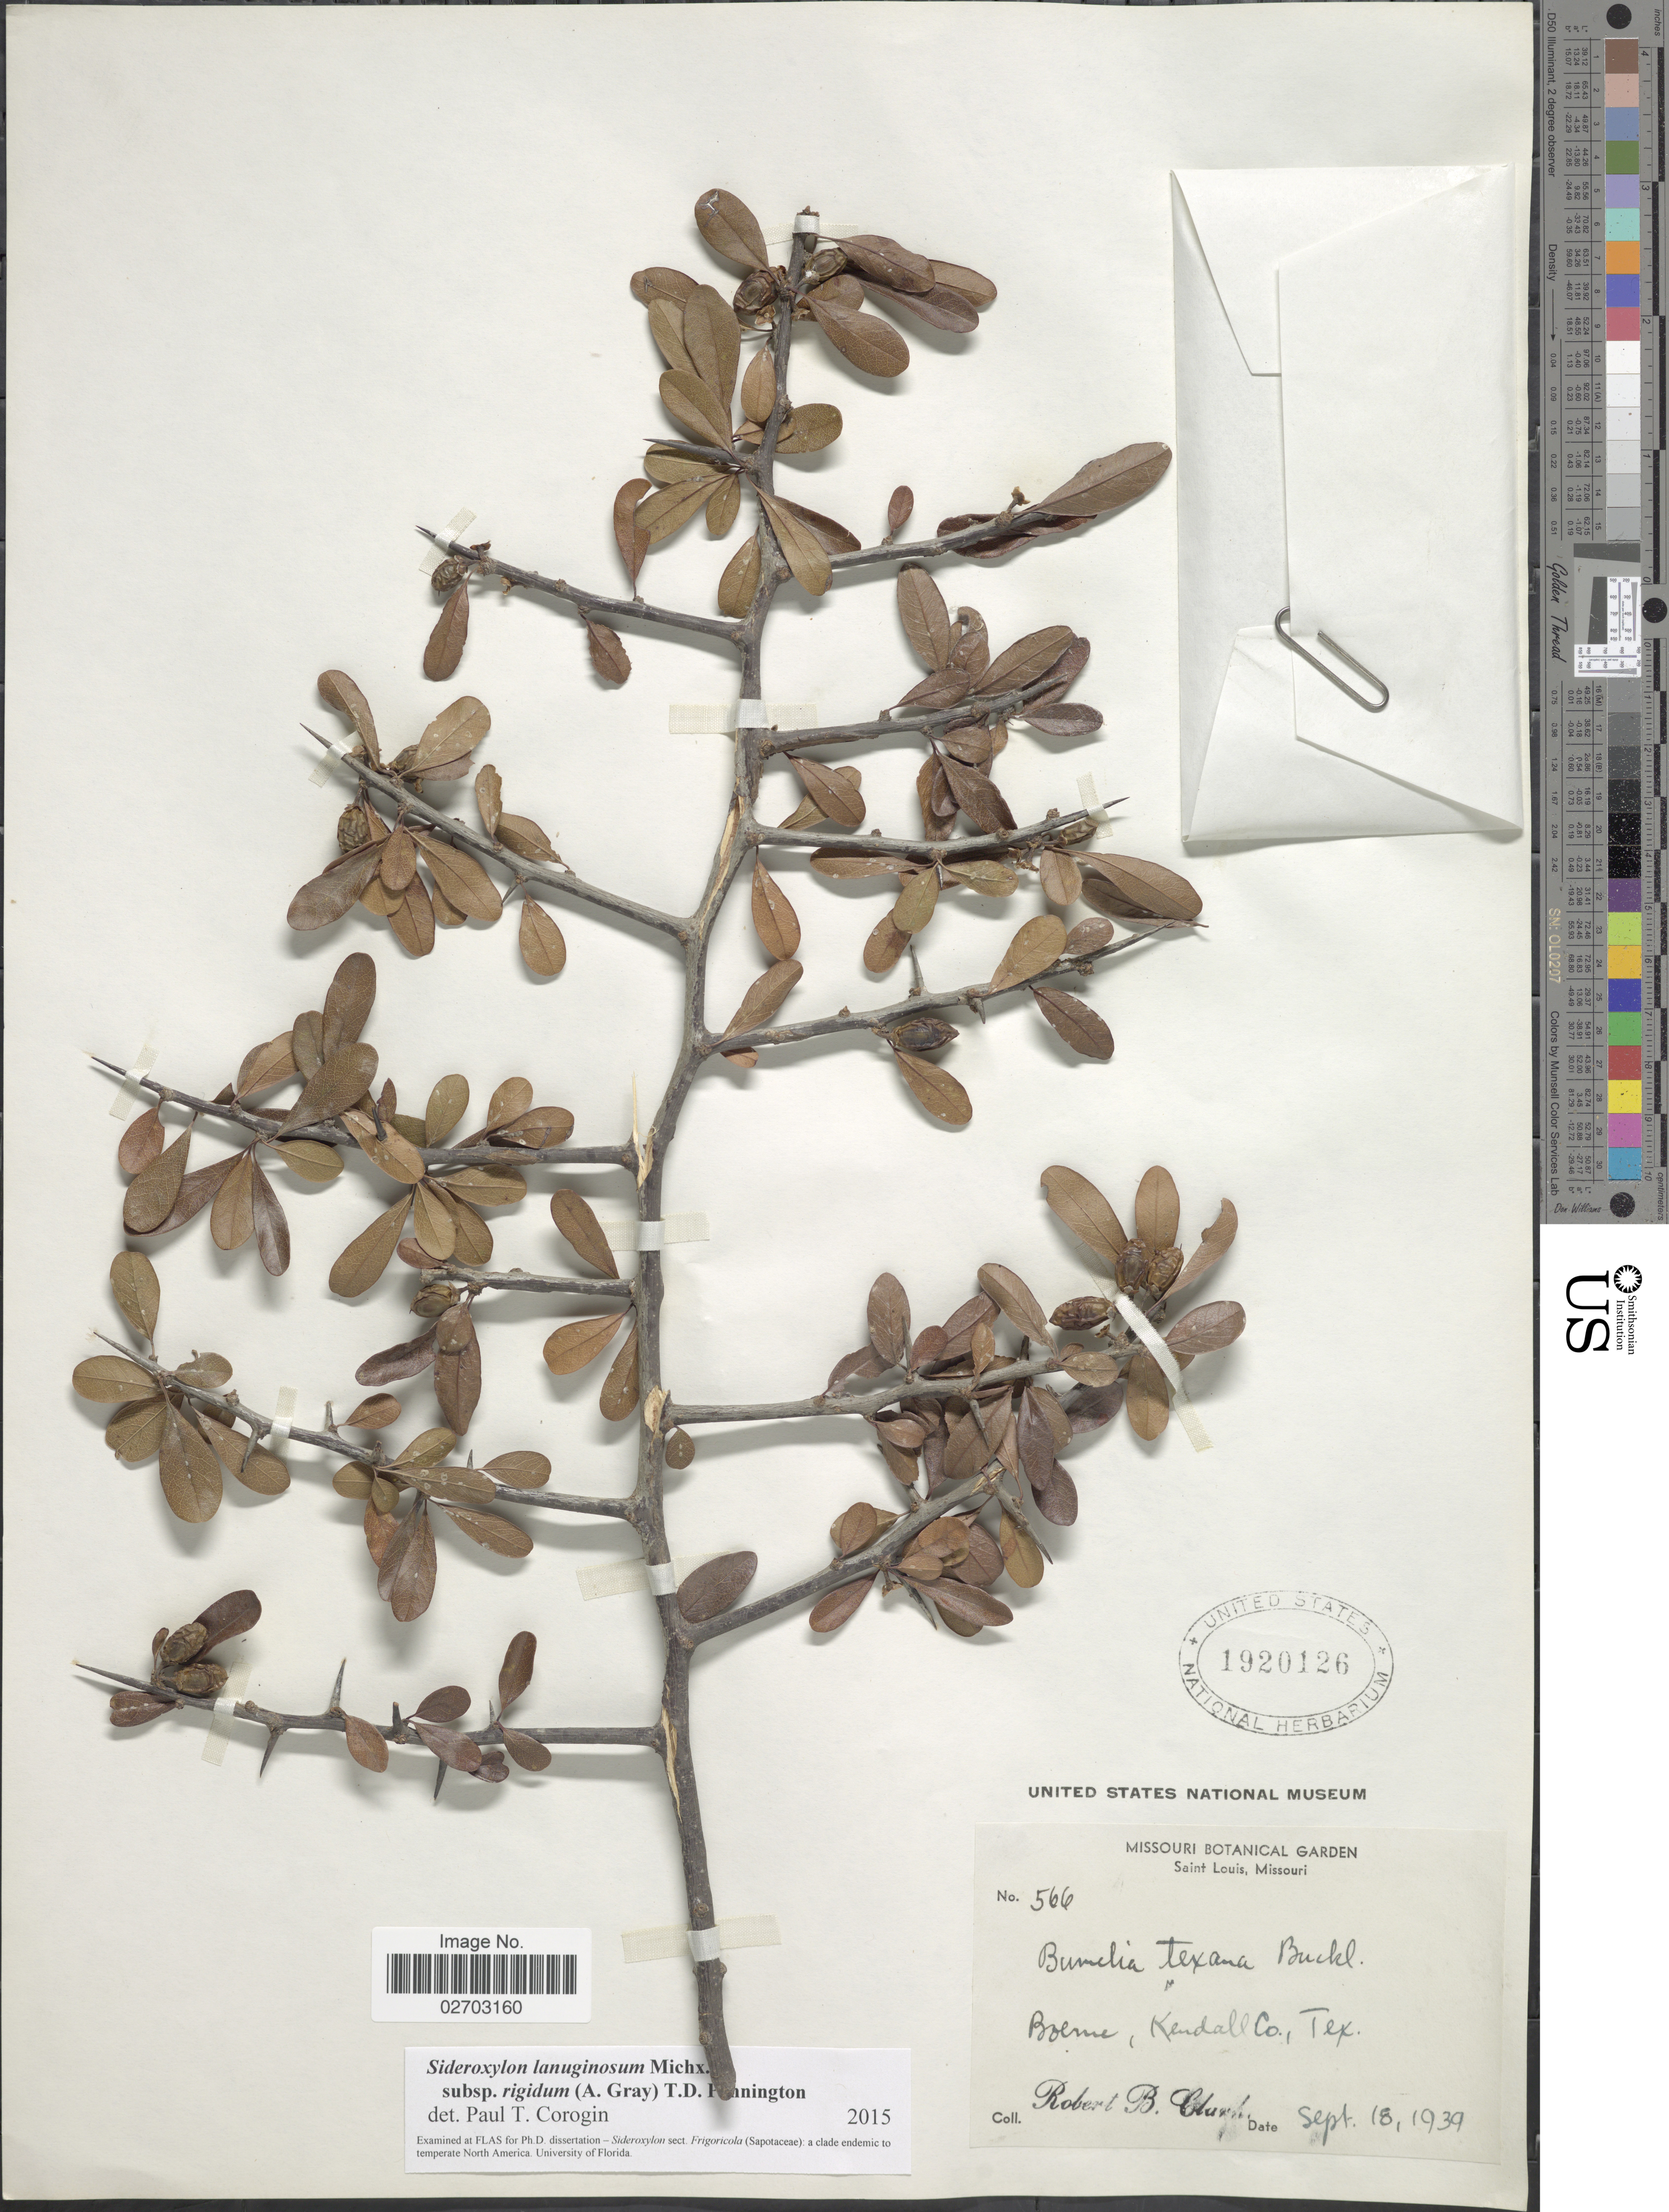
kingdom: Plantae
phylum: Tracheophyta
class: Magnoliopsida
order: Ericales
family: Sapotaceae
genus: Sideroxylon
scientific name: Sideroxylon lanuginosum subsp. rigidum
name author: (A. Gray) T.D. Penn.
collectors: R. B. Clark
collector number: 566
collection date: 1939-09-18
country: United States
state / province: Texas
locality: Boerne, Kendall Co.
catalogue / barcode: US 1920126